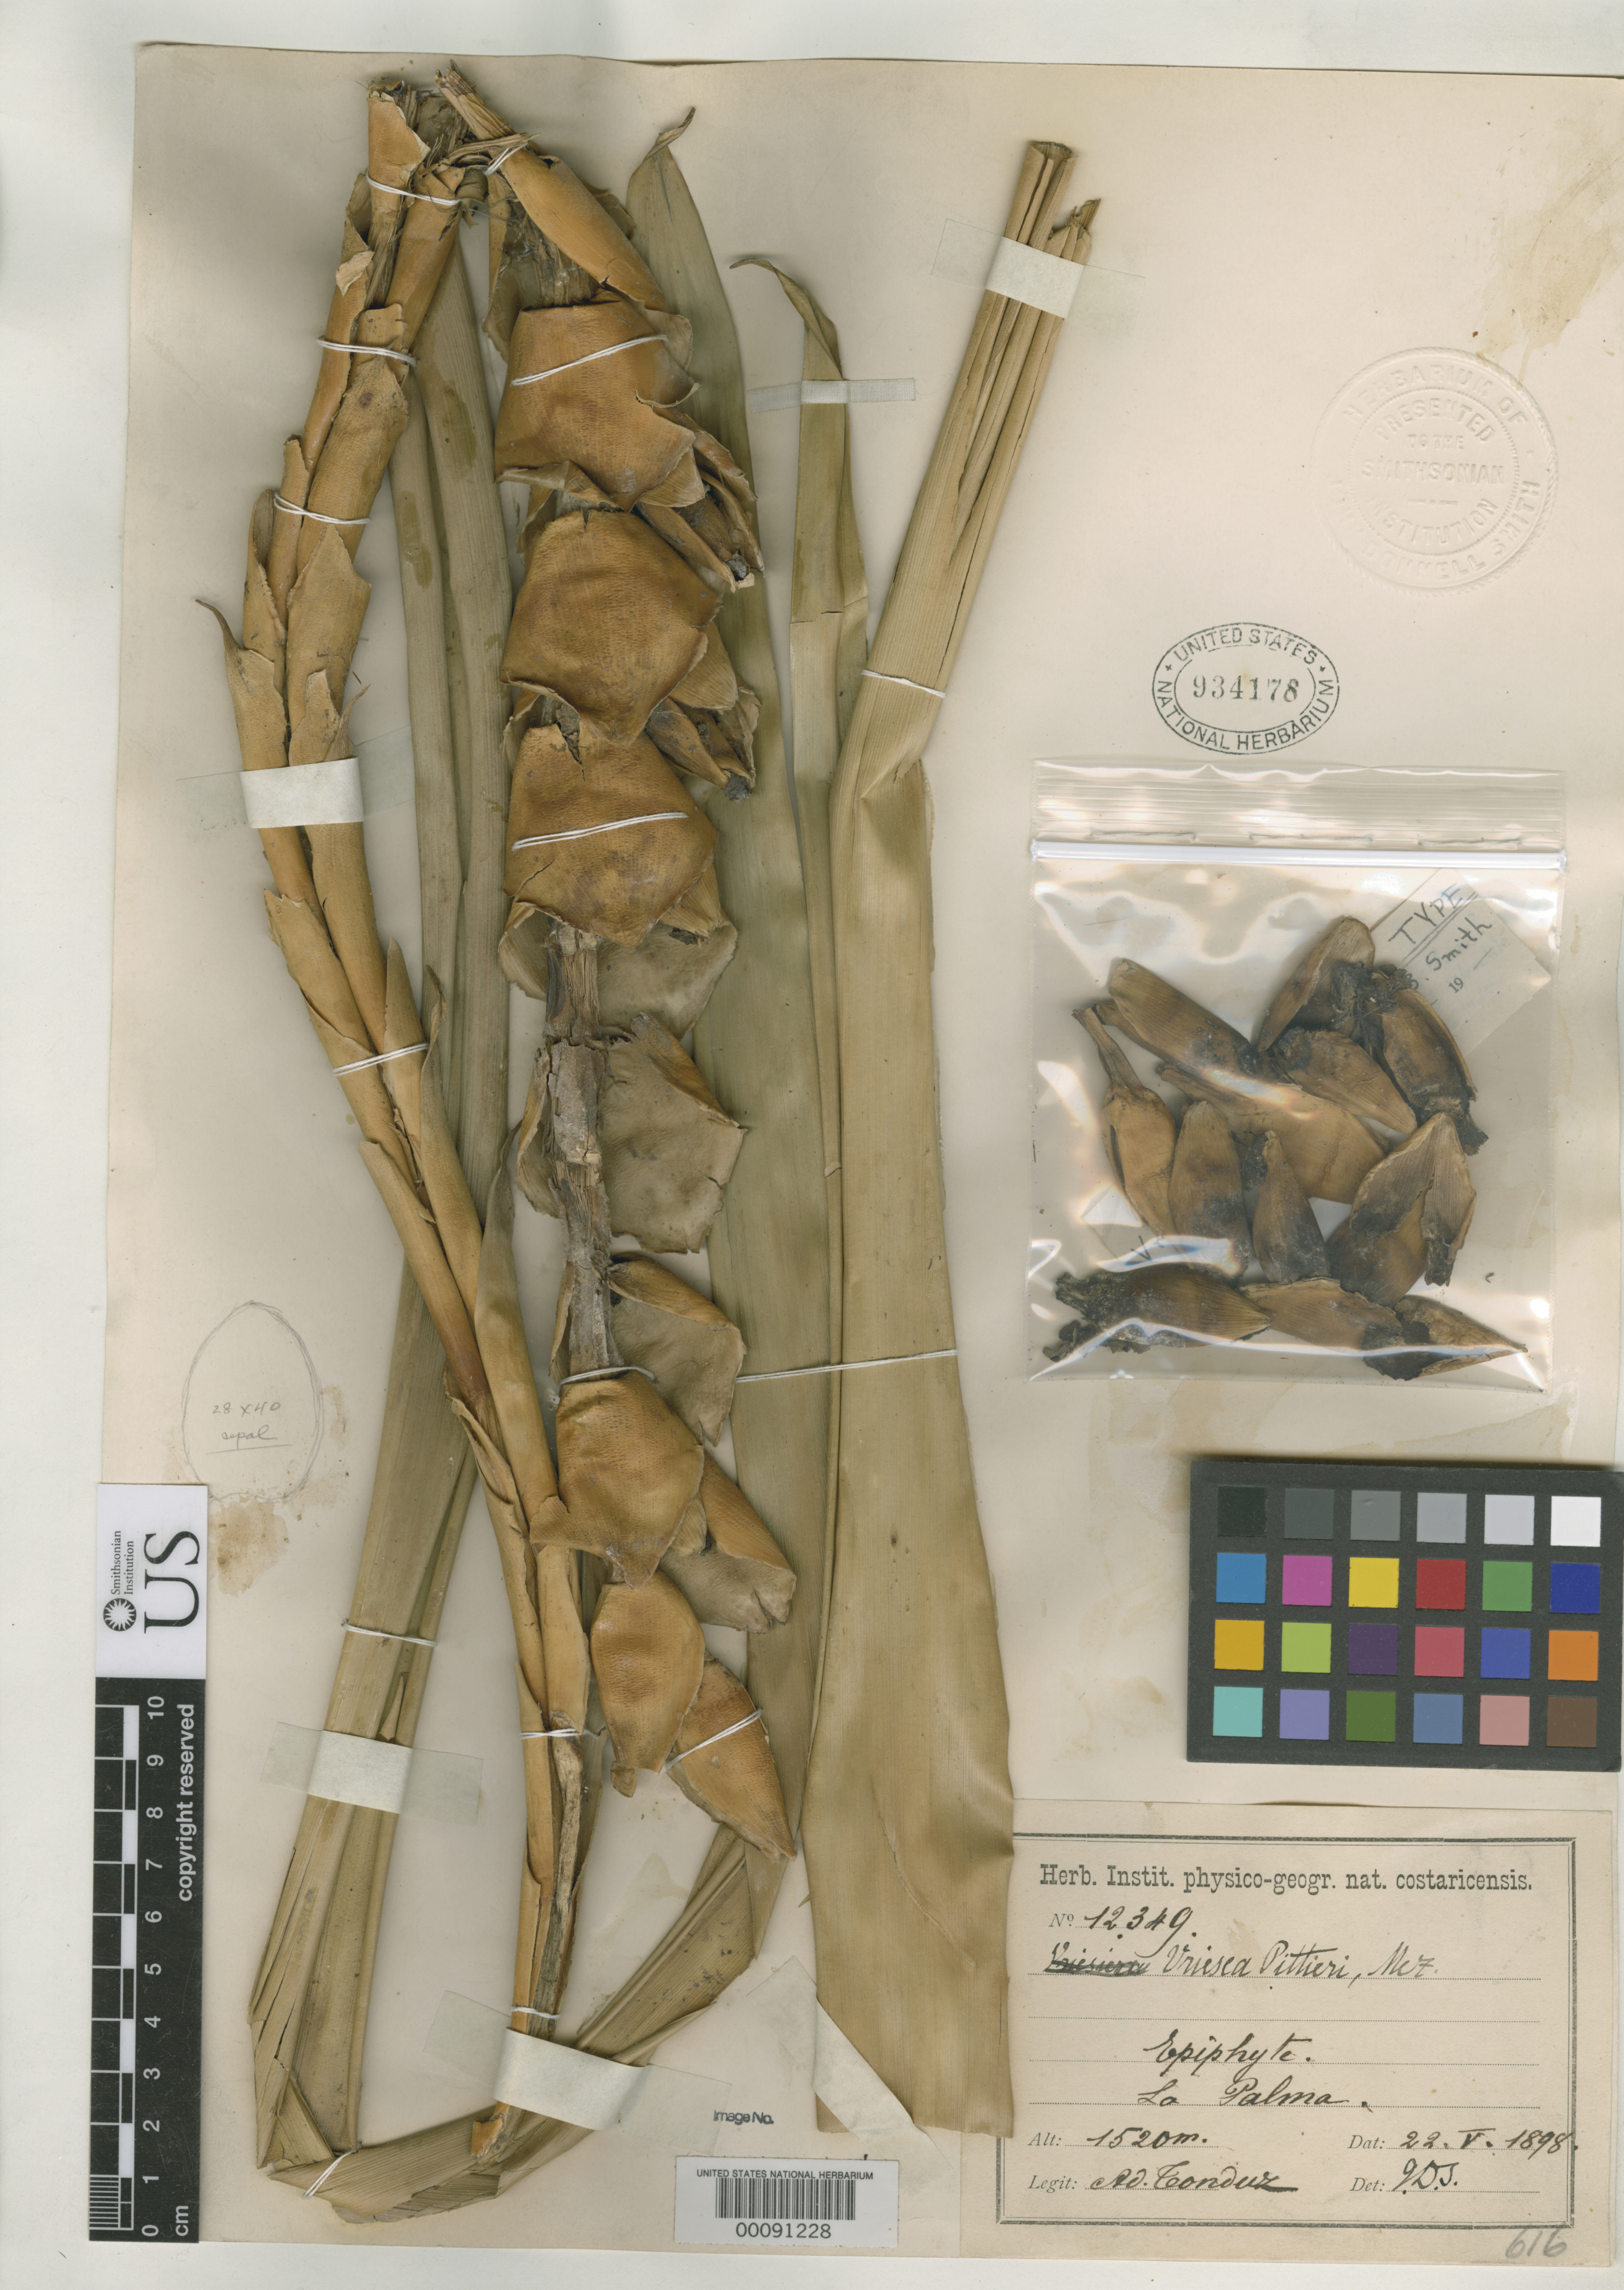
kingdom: Plantae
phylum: Tracheophyta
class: Liliopsida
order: Poales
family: Bromeliaceae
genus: Vriesea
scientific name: Vriesea tonduziana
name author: L.B. Sm.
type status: Holotype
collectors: A. Tonduz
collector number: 12349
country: Costa Rica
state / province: San José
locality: La Palma.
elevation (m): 1520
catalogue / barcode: US 934178